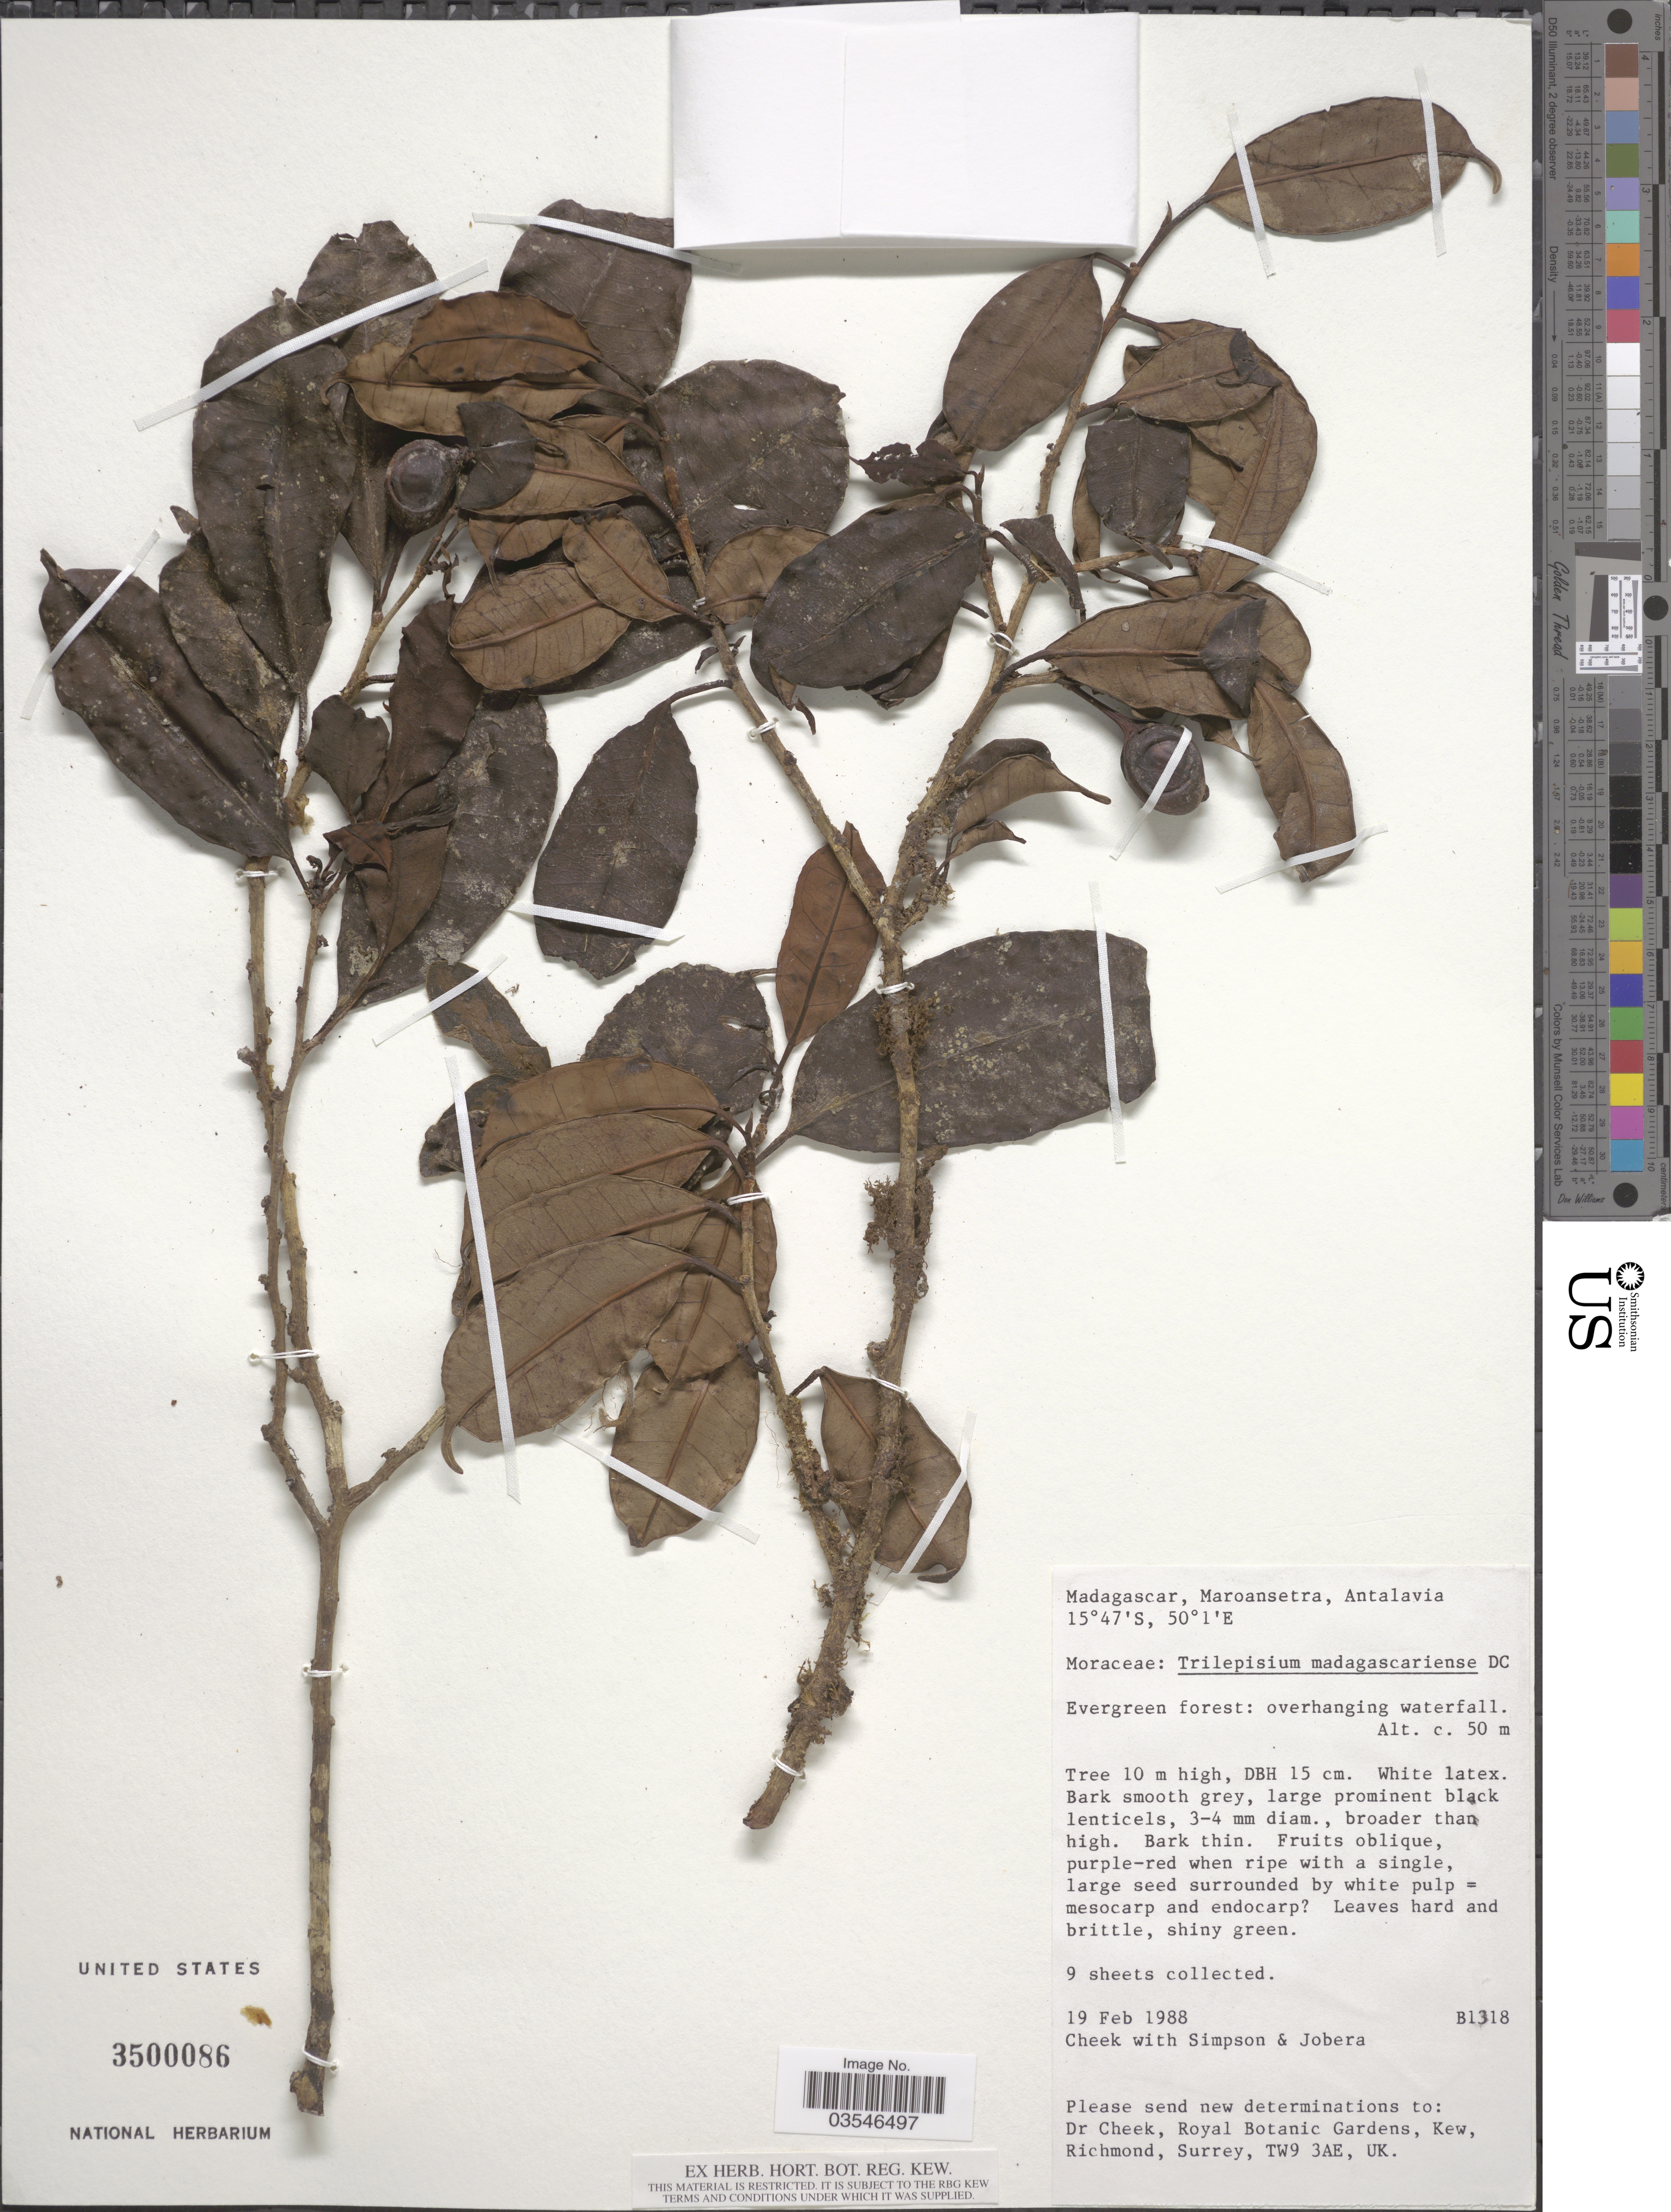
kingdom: Plantae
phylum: Tracheophyta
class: Magnoliopsida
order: Rosales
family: Moraceae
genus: Trilepisium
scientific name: Trilepisium madagascariense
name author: DC.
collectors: -. Cheek, Simpson, -- & Jobera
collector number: B1318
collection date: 1988-02-19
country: Madagascar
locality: Maroansetra, Antalavia.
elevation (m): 50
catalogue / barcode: US 3500086